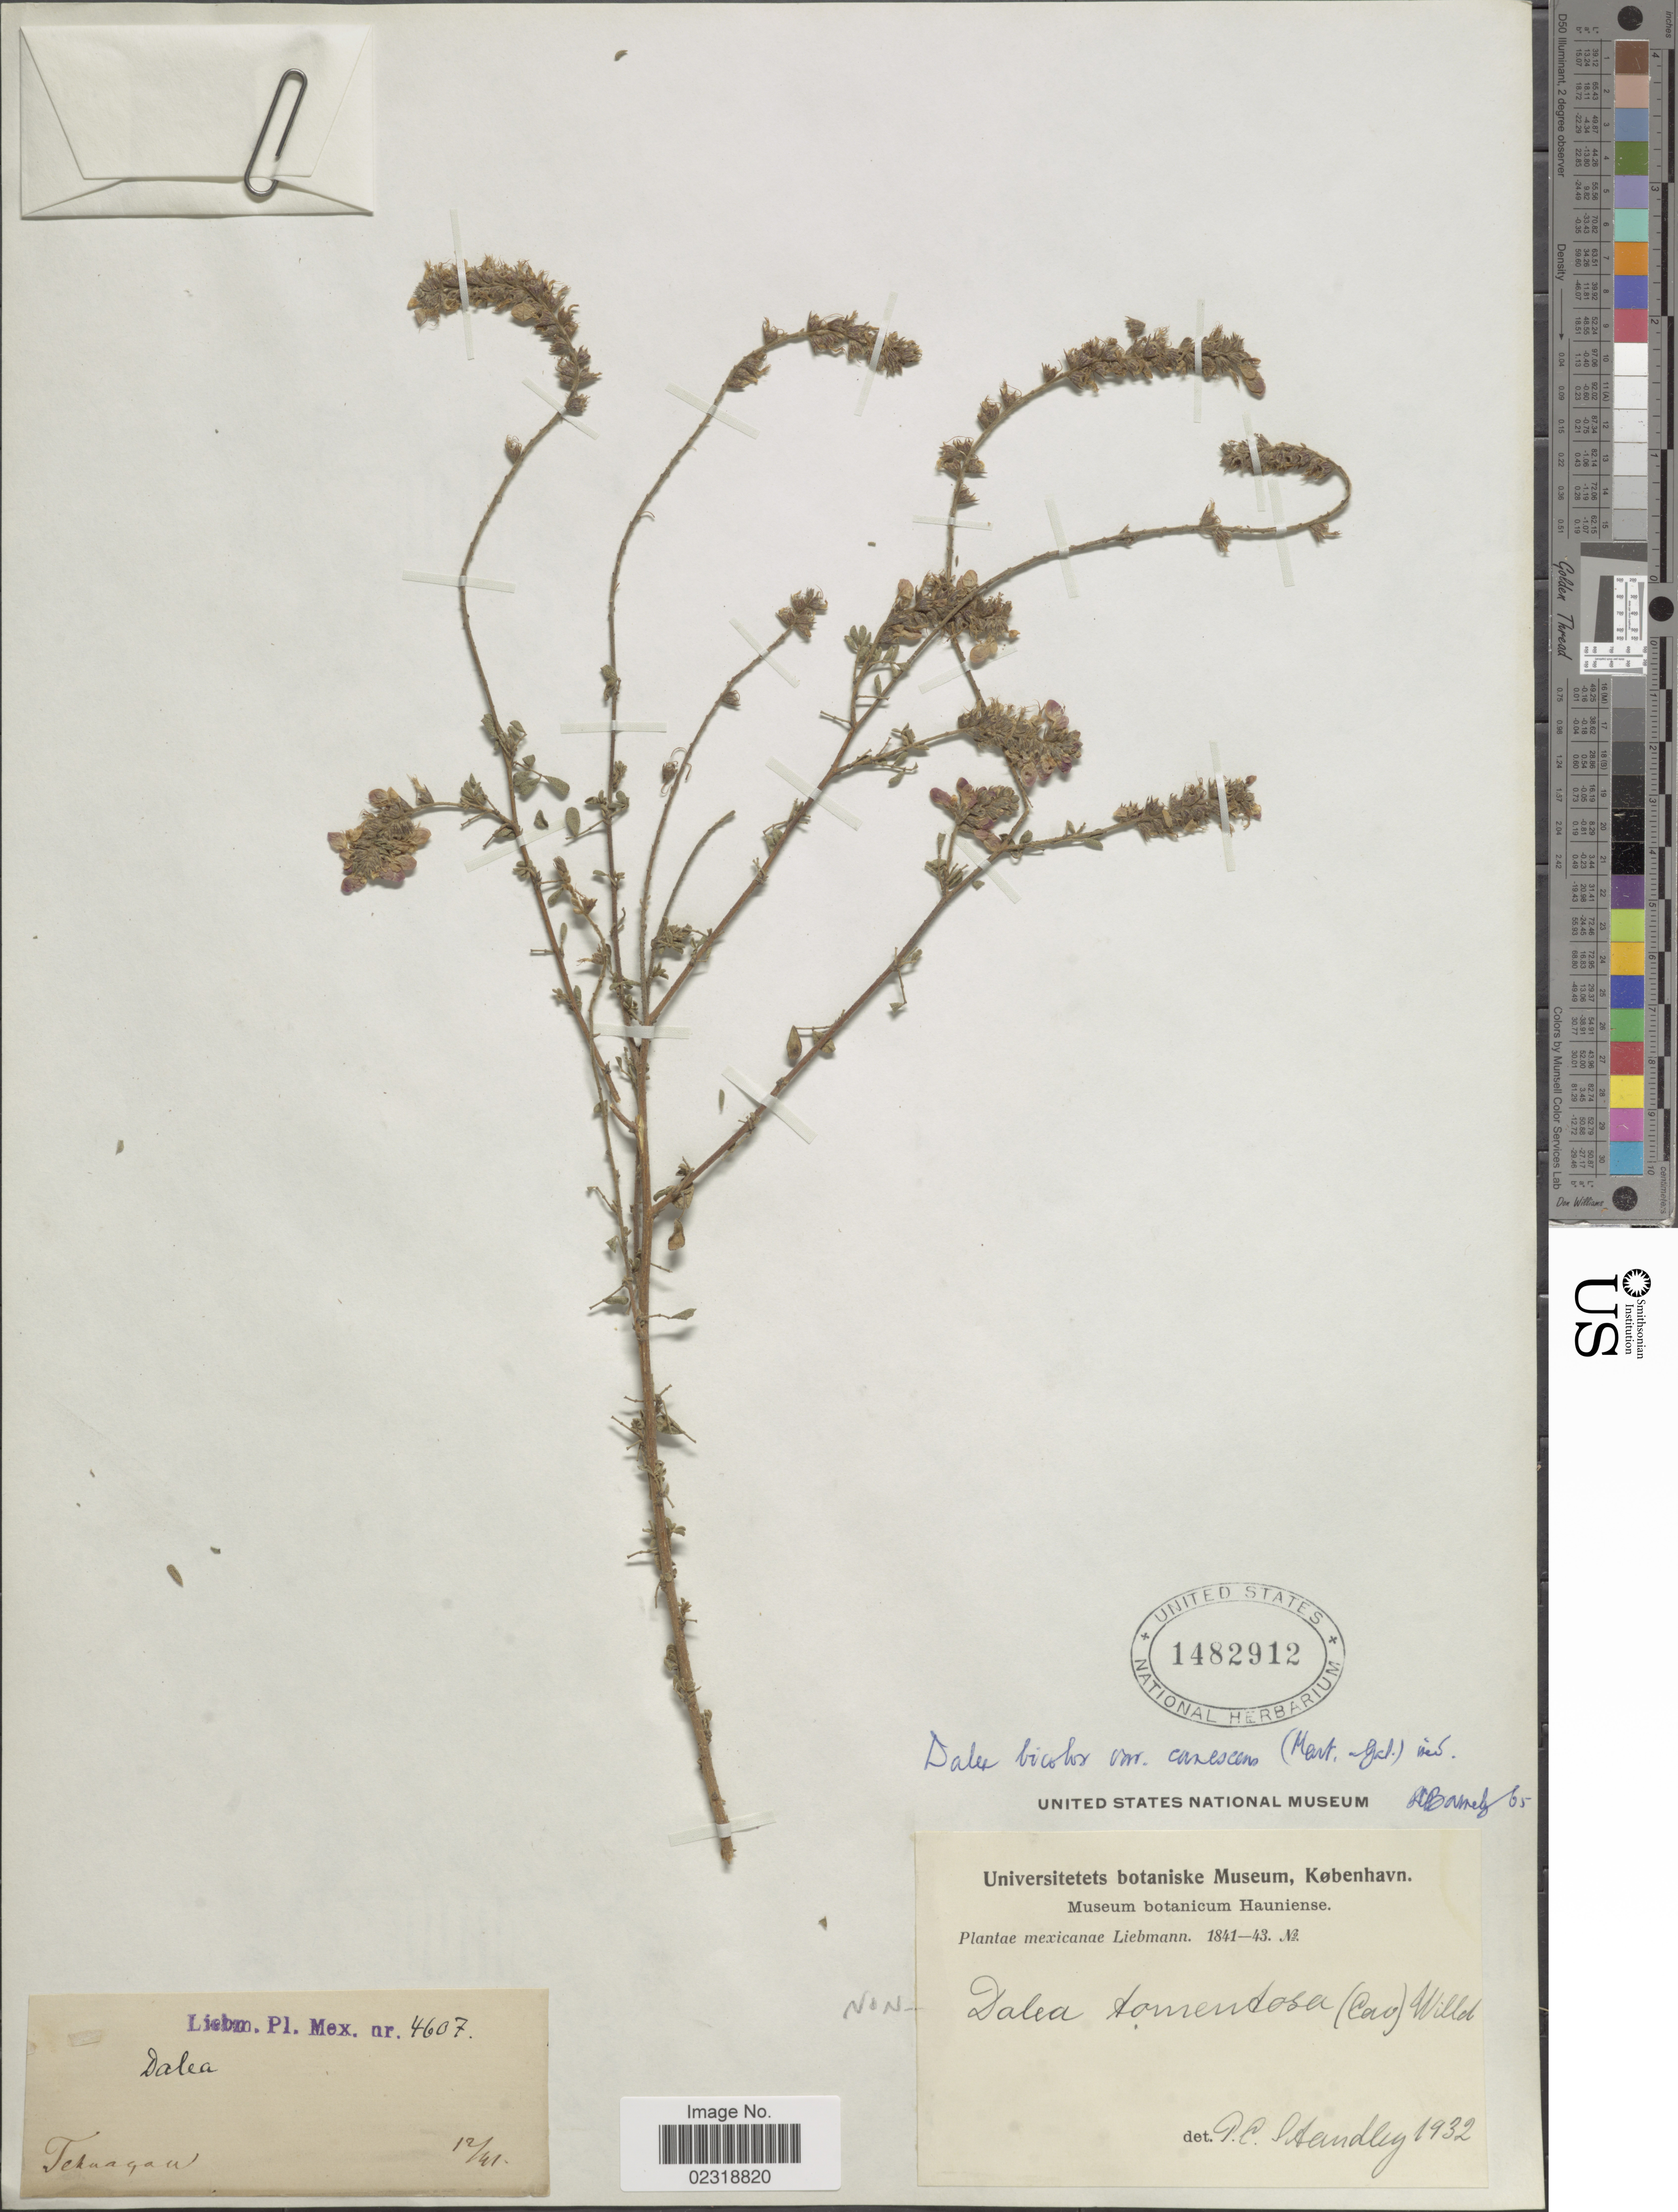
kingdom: Plantae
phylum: Tracheophyta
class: Magnoliopsida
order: Fabales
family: Fabaceae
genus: Dalea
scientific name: Dalea bicolor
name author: Humb. & Bonpl. ex Willd.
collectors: Liebmann, --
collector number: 4607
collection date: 1841-12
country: Mexico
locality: Tehuacan.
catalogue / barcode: US 1482912